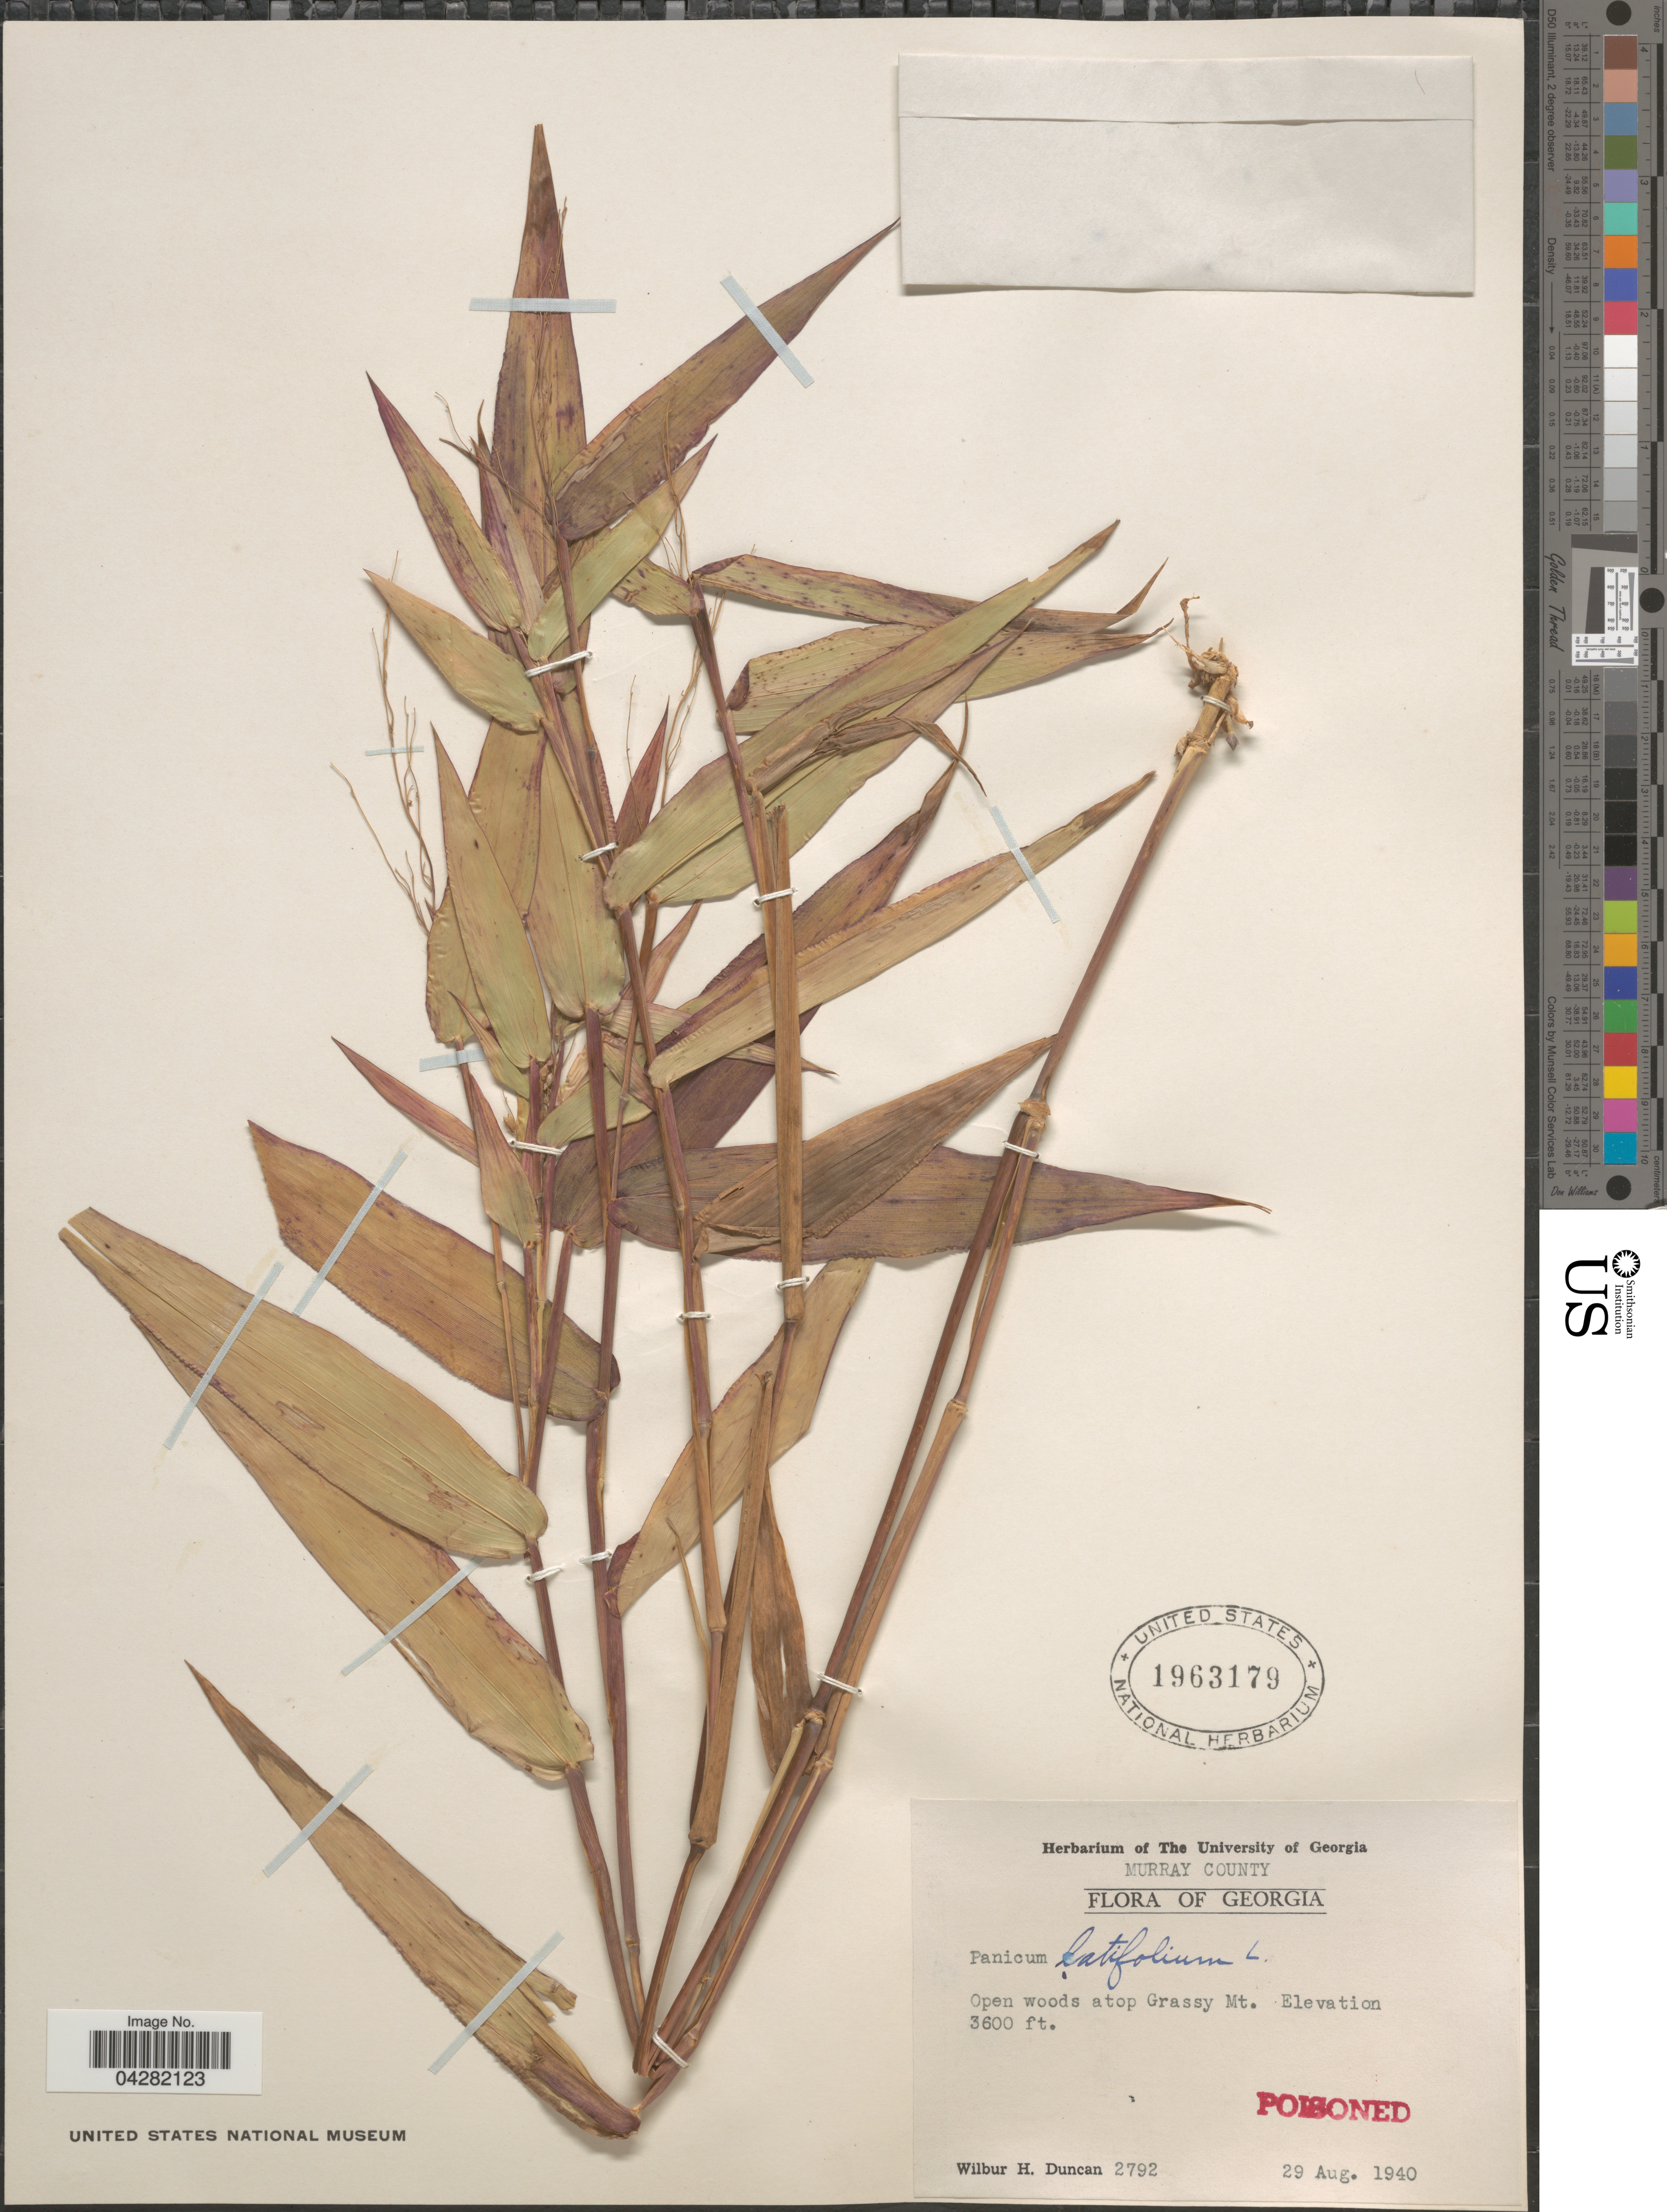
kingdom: Plantae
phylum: Tracheophyta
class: Liliopsida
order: Poales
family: Poaceae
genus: Dichanthelium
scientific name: Dichanthelium latifolium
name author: (L.) Harvill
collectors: W. H. Duncan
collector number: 2792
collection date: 1940-08-29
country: United States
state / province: Georgia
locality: Murray County. Open woods atop Grassy Mt.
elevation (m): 1097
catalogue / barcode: US 1963179